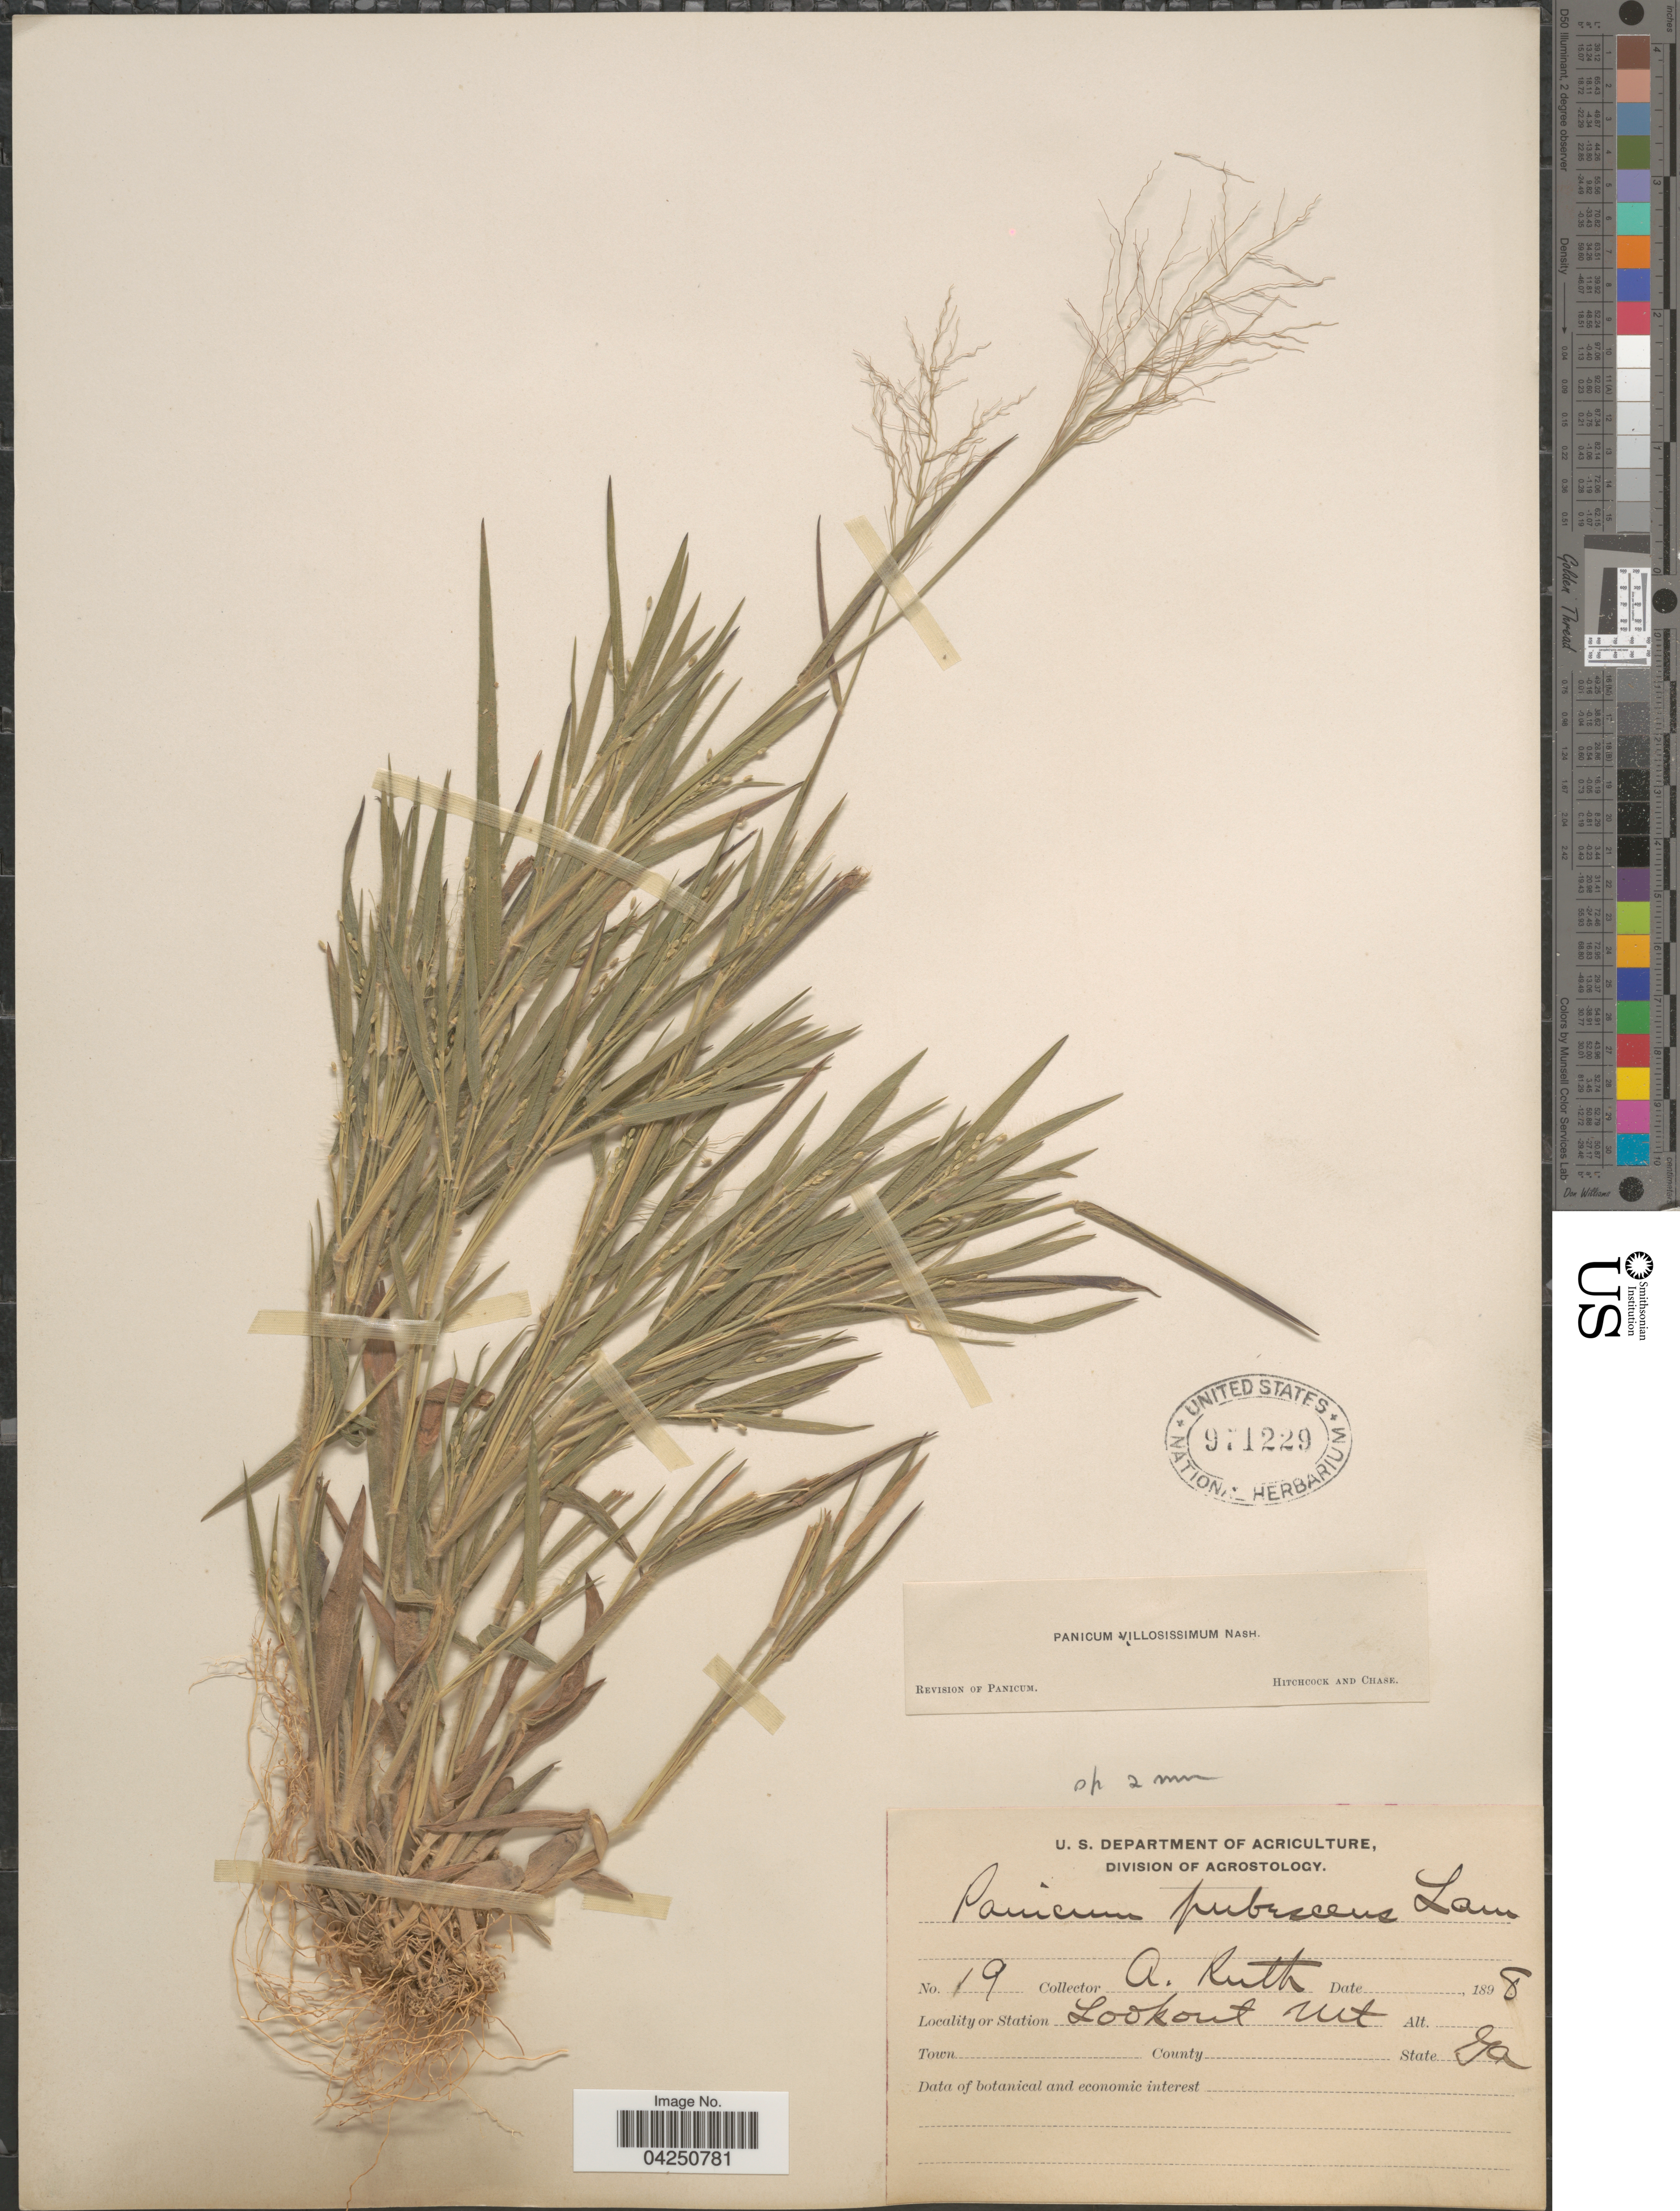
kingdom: Plantae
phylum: Tracheophyta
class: Liliopsida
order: Poales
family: Poaceae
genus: Dichanthelium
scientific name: Dichanthelium acuminatum var. acuminatum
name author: (Sw.) Gould & C.A. Clark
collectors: A. Ruth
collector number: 19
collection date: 1898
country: United States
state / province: Georgia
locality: Lookout Mt.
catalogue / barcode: US 971229